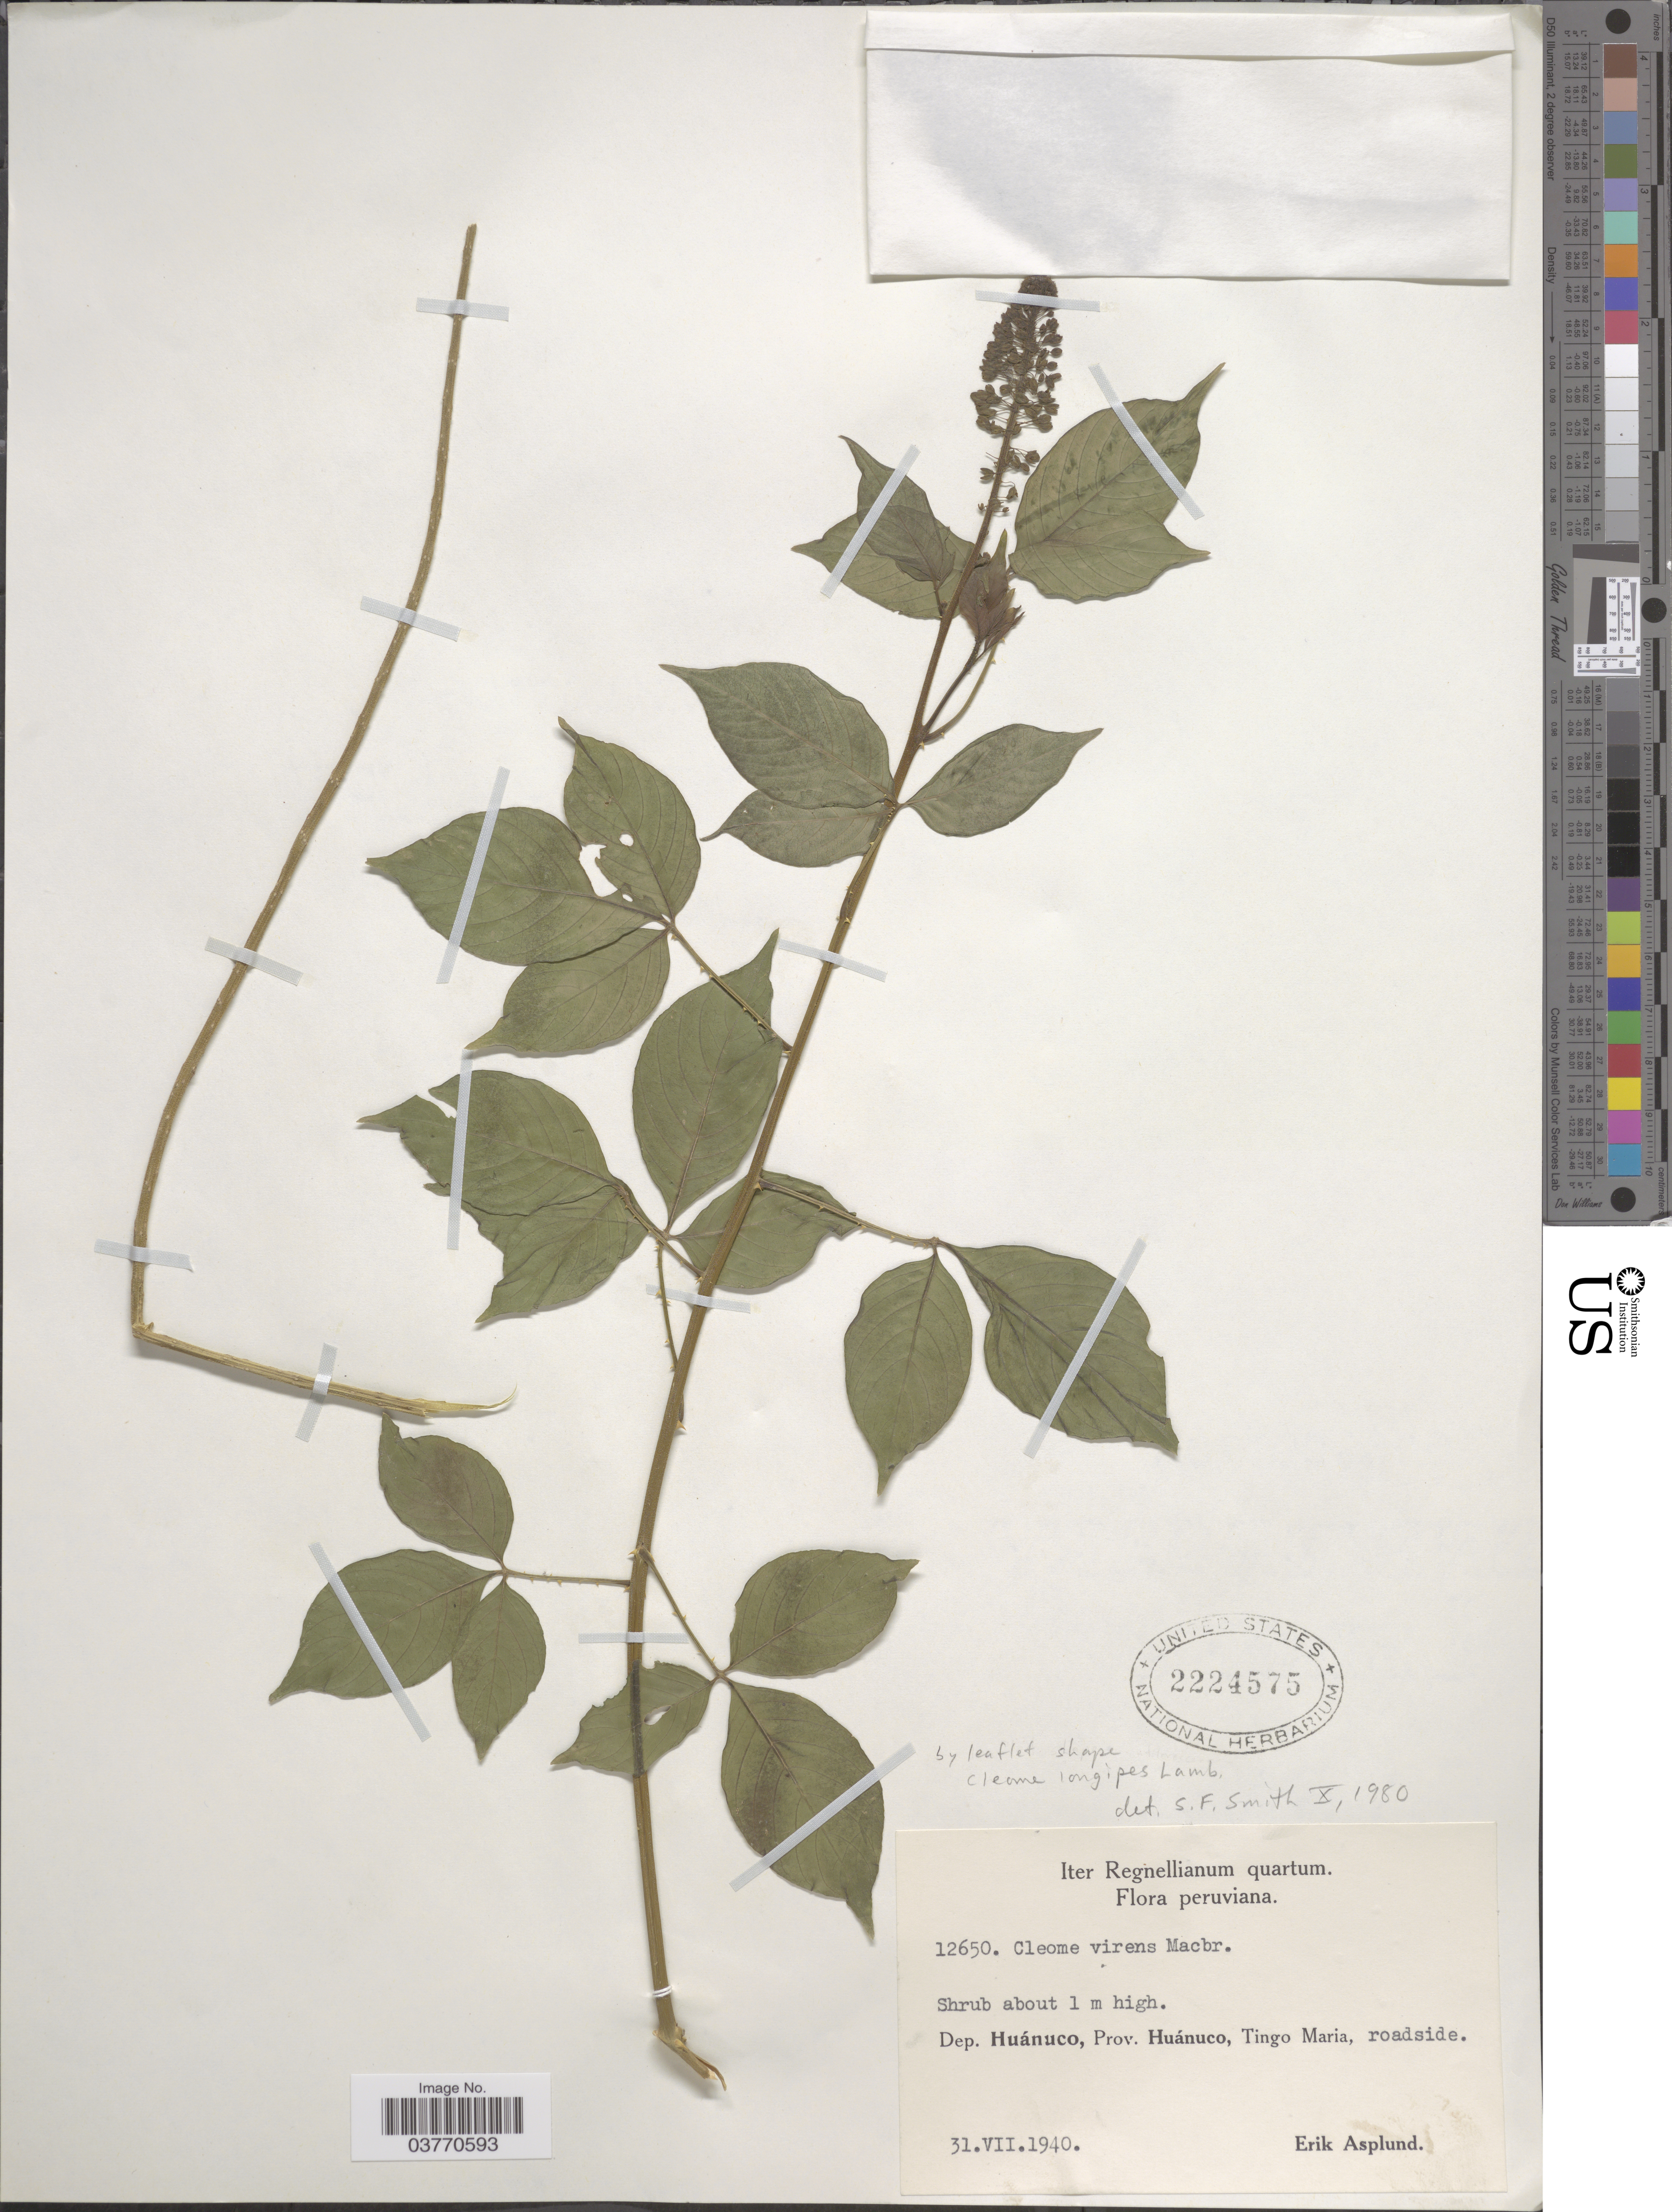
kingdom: Plantae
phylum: Tracheophyta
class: Magnoliopsida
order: Brassicales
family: Cleomaceae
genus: Tarenaya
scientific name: Tarenaya longipes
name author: (Lamb. ex DC.) Iltis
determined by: Strong, M. T., (US), Smithsonian Institution - National Museum of Natural History (UNITED STATES)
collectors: E. Asplund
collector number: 12650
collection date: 1940-07-31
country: Peru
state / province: Huánuco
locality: Dep. Huánuco, Prov. Huánuco, Tingo Maria, roadside.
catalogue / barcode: US 2224575